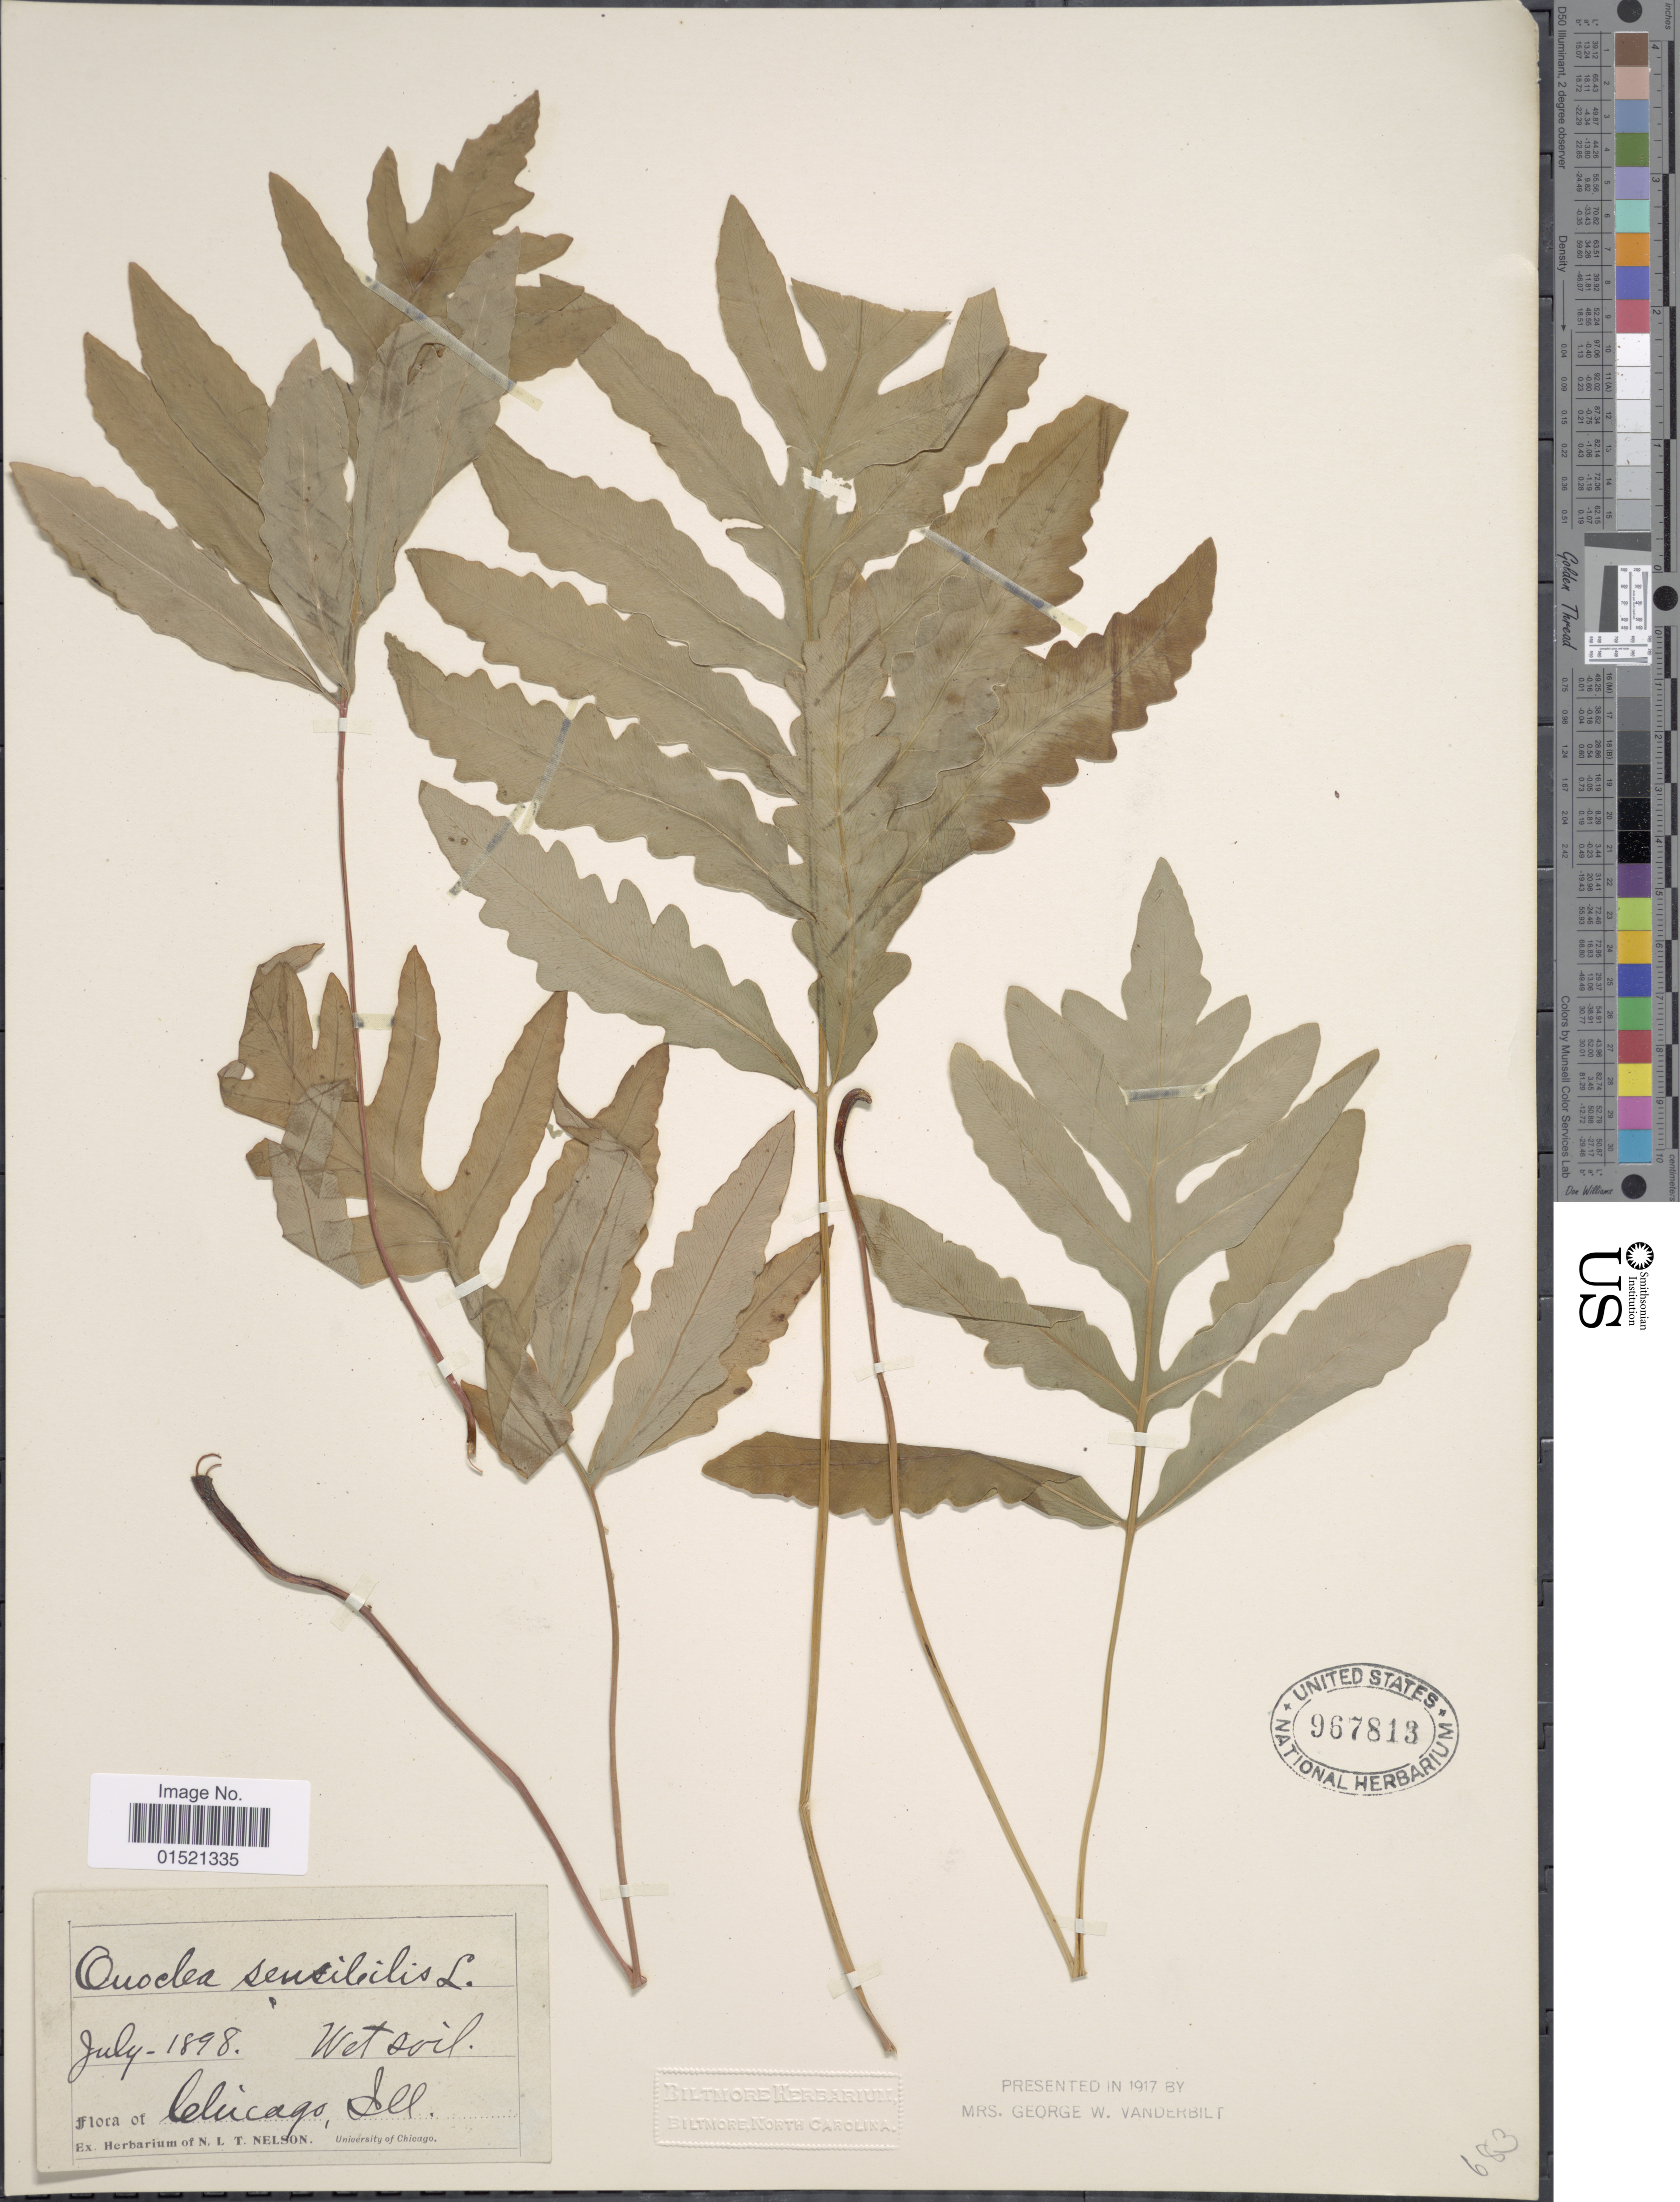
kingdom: Plantae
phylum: Tracheophyta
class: Polypodiopsida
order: Polypodiales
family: Onocleaceae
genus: Onoclea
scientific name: Onoclea sensibilis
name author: L.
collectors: ex herb. N. L. T. Nelson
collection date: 1898-07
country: United States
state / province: Illinois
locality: Chicago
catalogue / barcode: US 967813